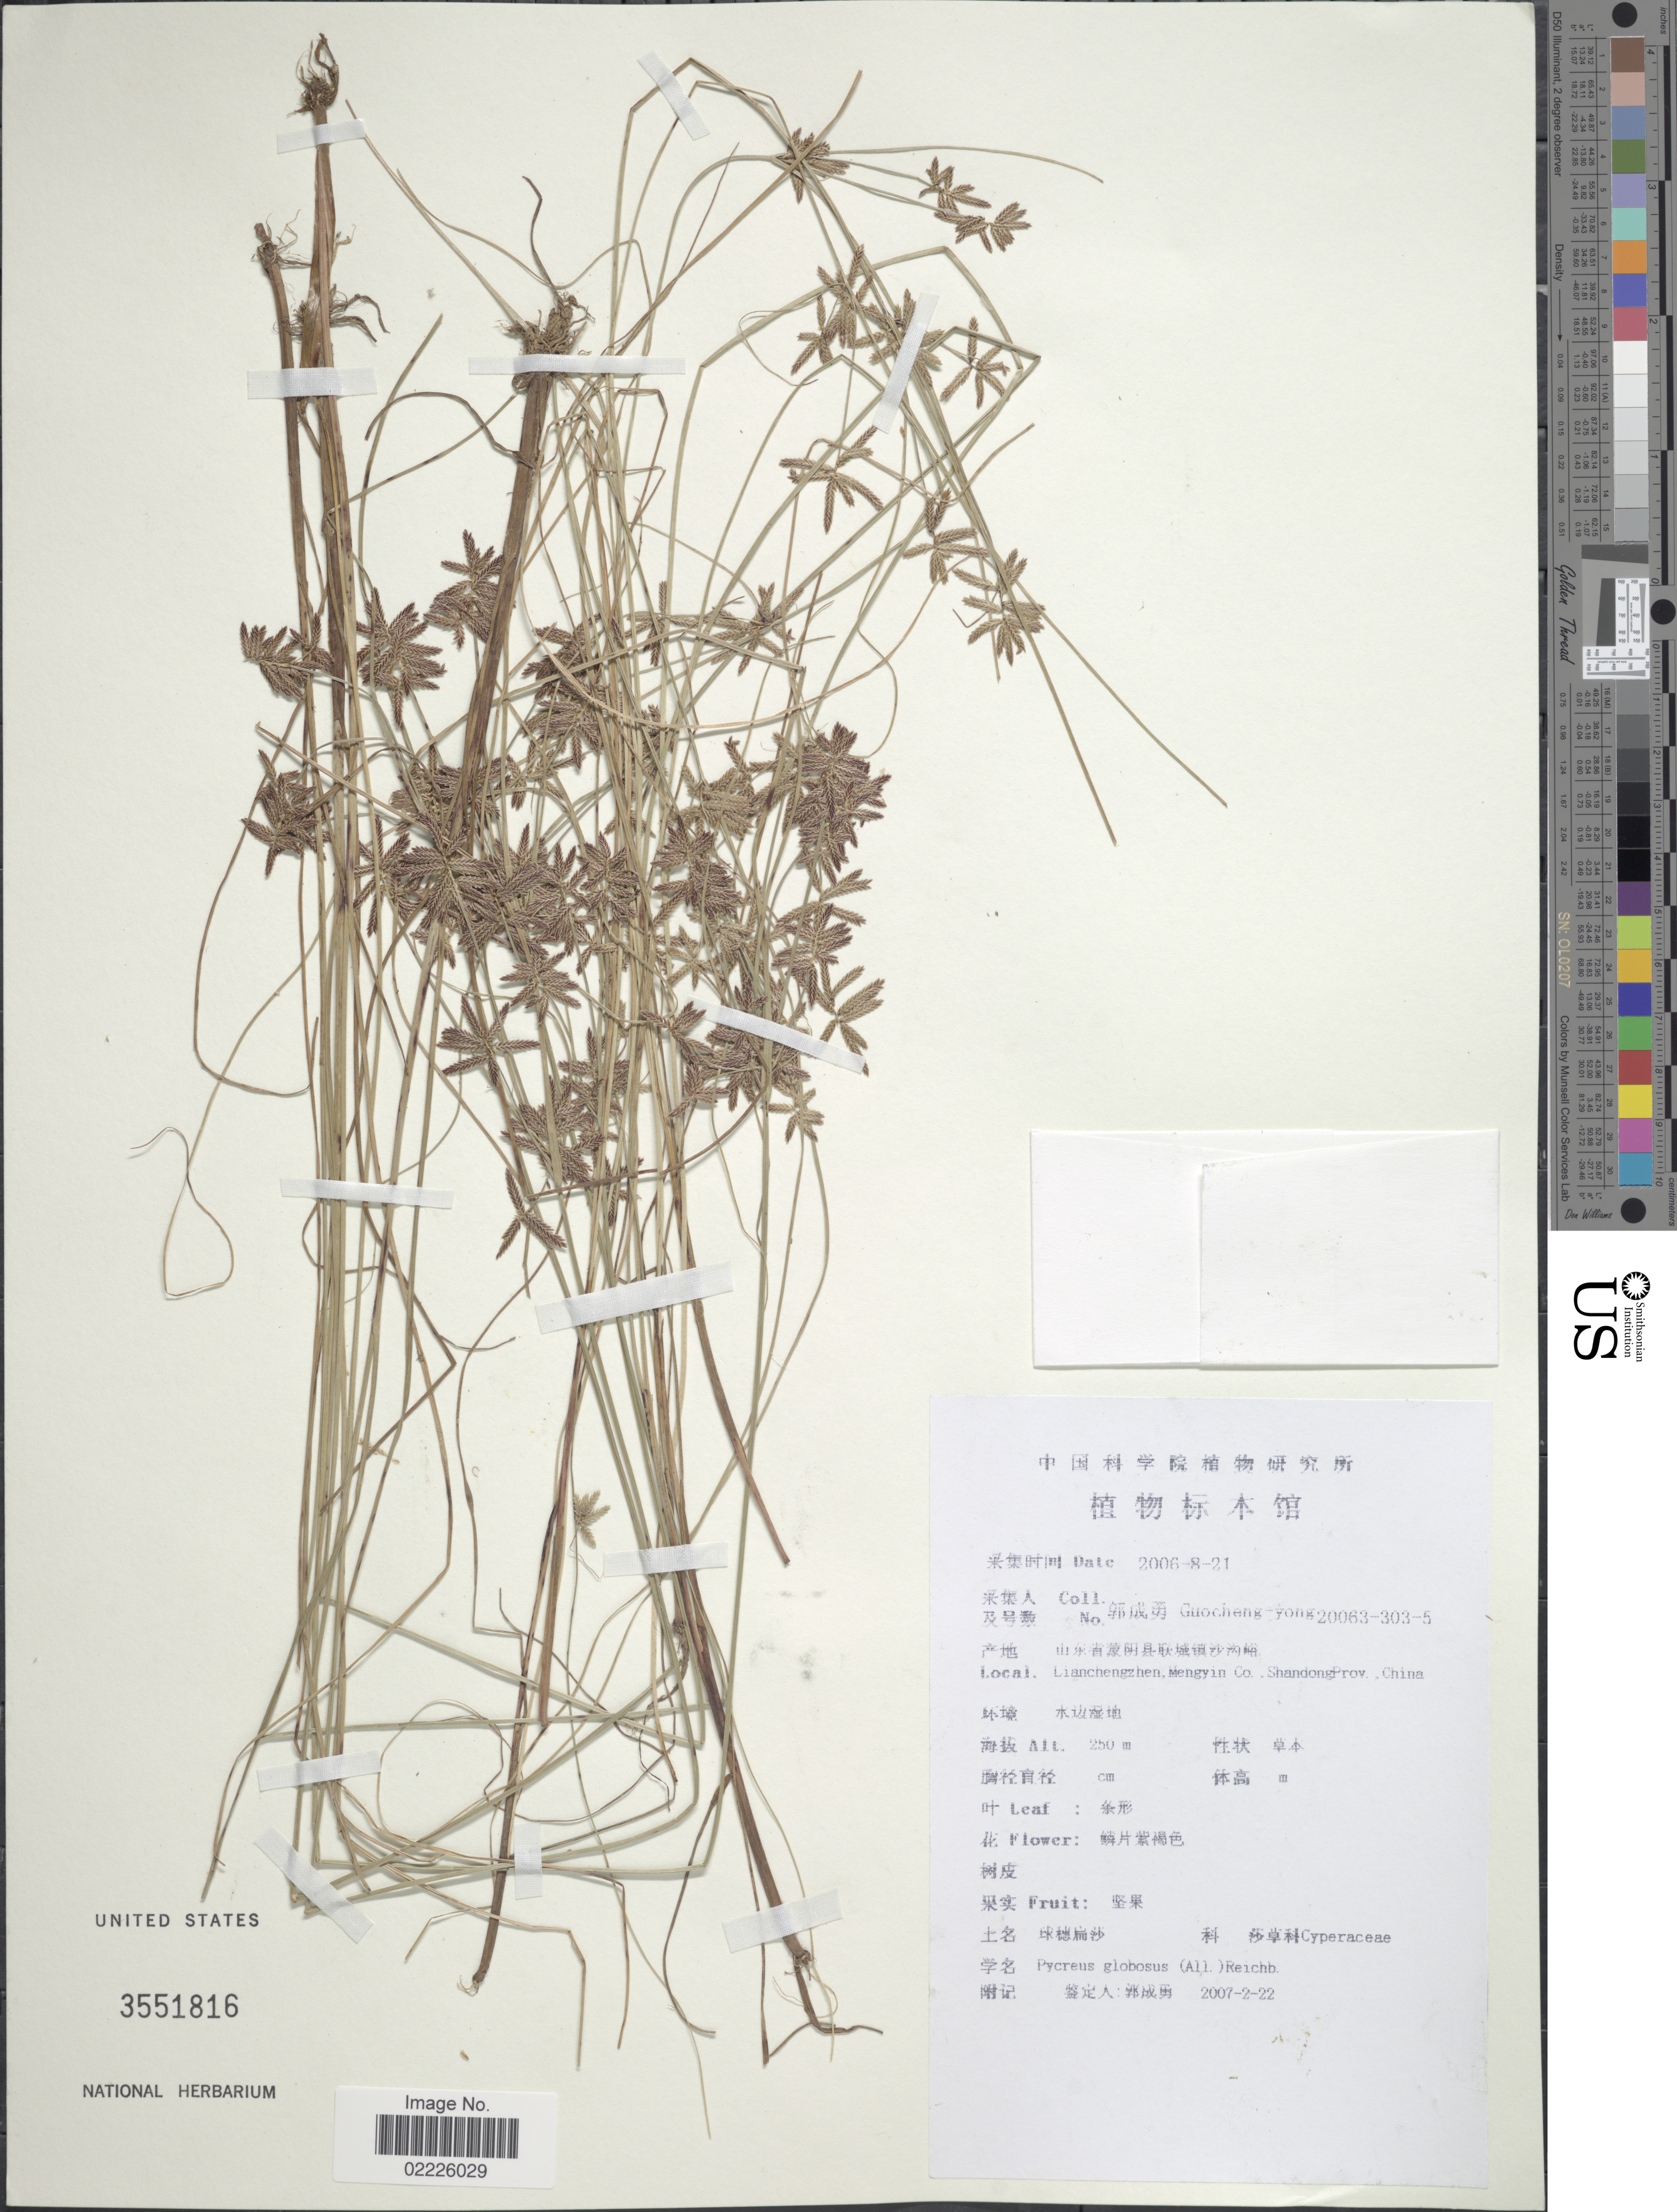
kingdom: Plantae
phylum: Tracheophyta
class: Liliopsida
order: Poales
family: Cyperaceae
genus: Cyperus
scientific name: Cyperus flavidus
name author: Retz.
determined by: Strong, Mark T., (BOT), Smithsonian Institution - National Museum of Natural History (UNITED STATES)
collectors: Guo cheng-yong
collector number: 200633035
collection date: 2006-08-21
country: China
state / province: Shandong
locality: Lianchengzhen, Mengyin Co., Shandong Prov., China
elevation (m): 250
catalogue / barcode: US 3551816